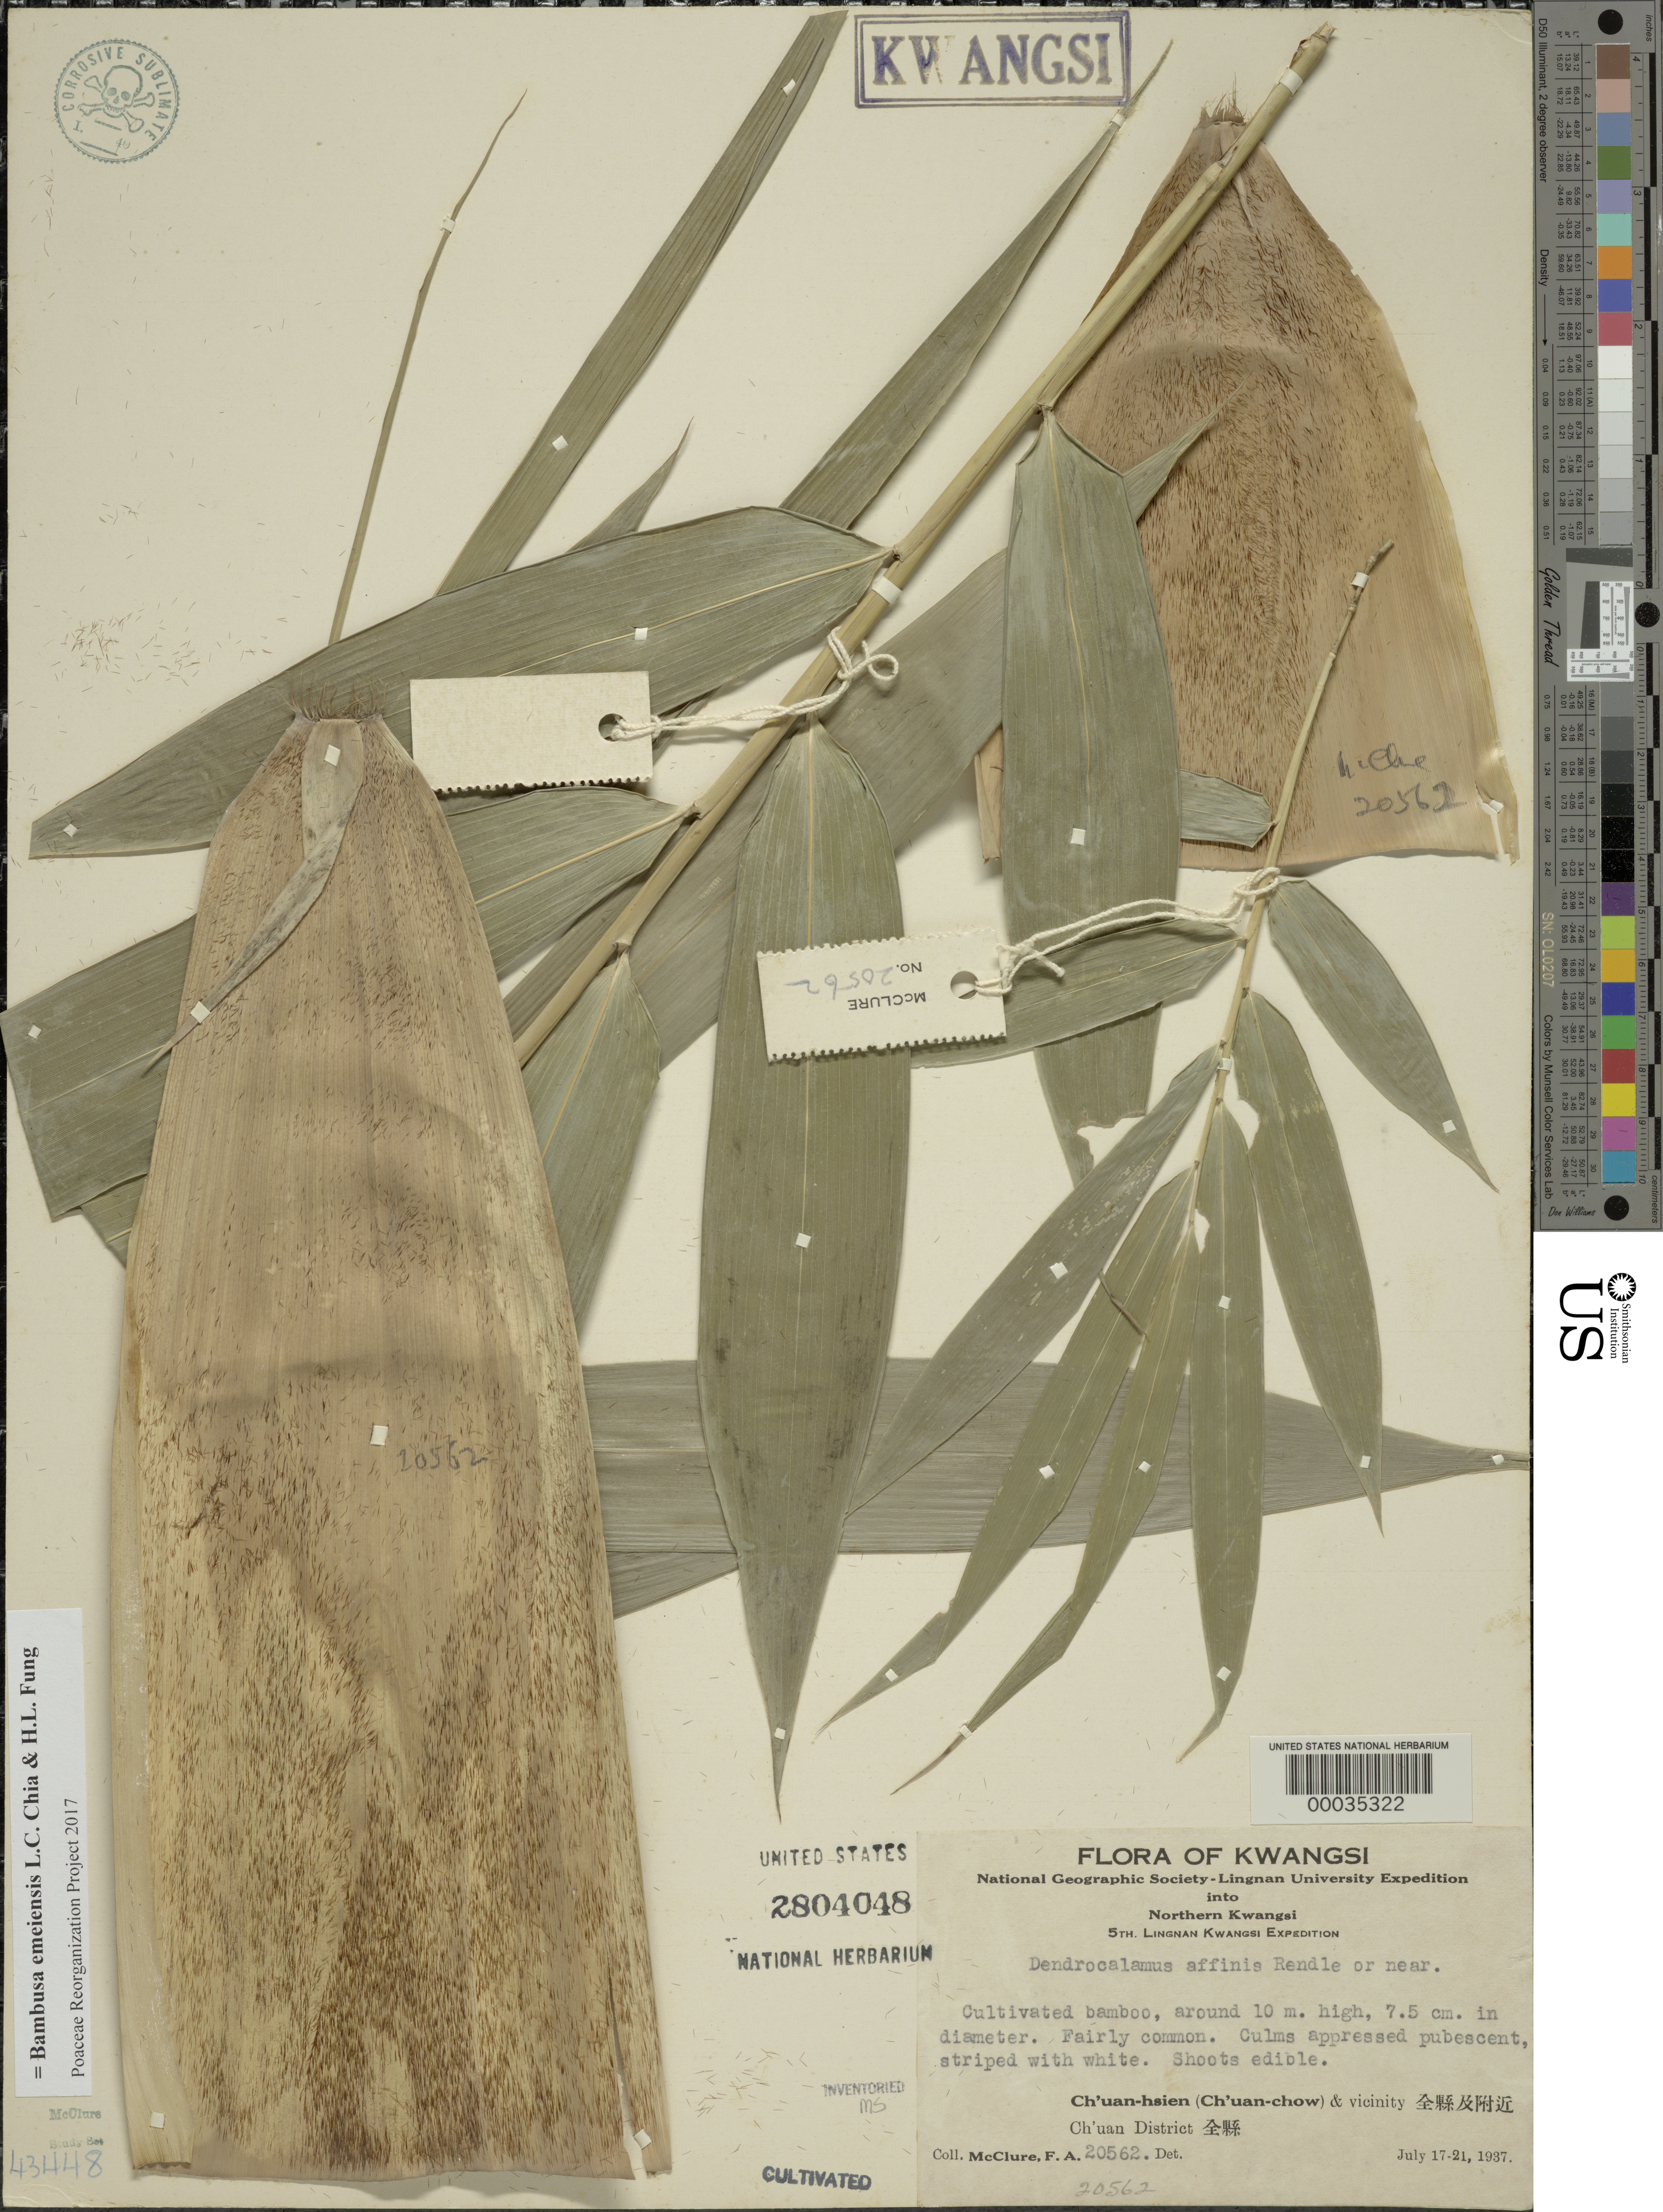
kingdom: Plantae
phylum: Tracheophyta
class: Liliopsida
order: Poales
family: Poaceae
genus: Bambusa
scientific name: Bambusa emeiensis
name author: Chia & H.L. Fung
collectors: F. A. McClure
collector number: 20562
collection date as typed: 17 Jul 1937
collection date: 1937-07-17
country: China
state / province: Jiangxi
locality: Ch'uan-hsien, ch'uan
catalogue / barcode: US 2804048